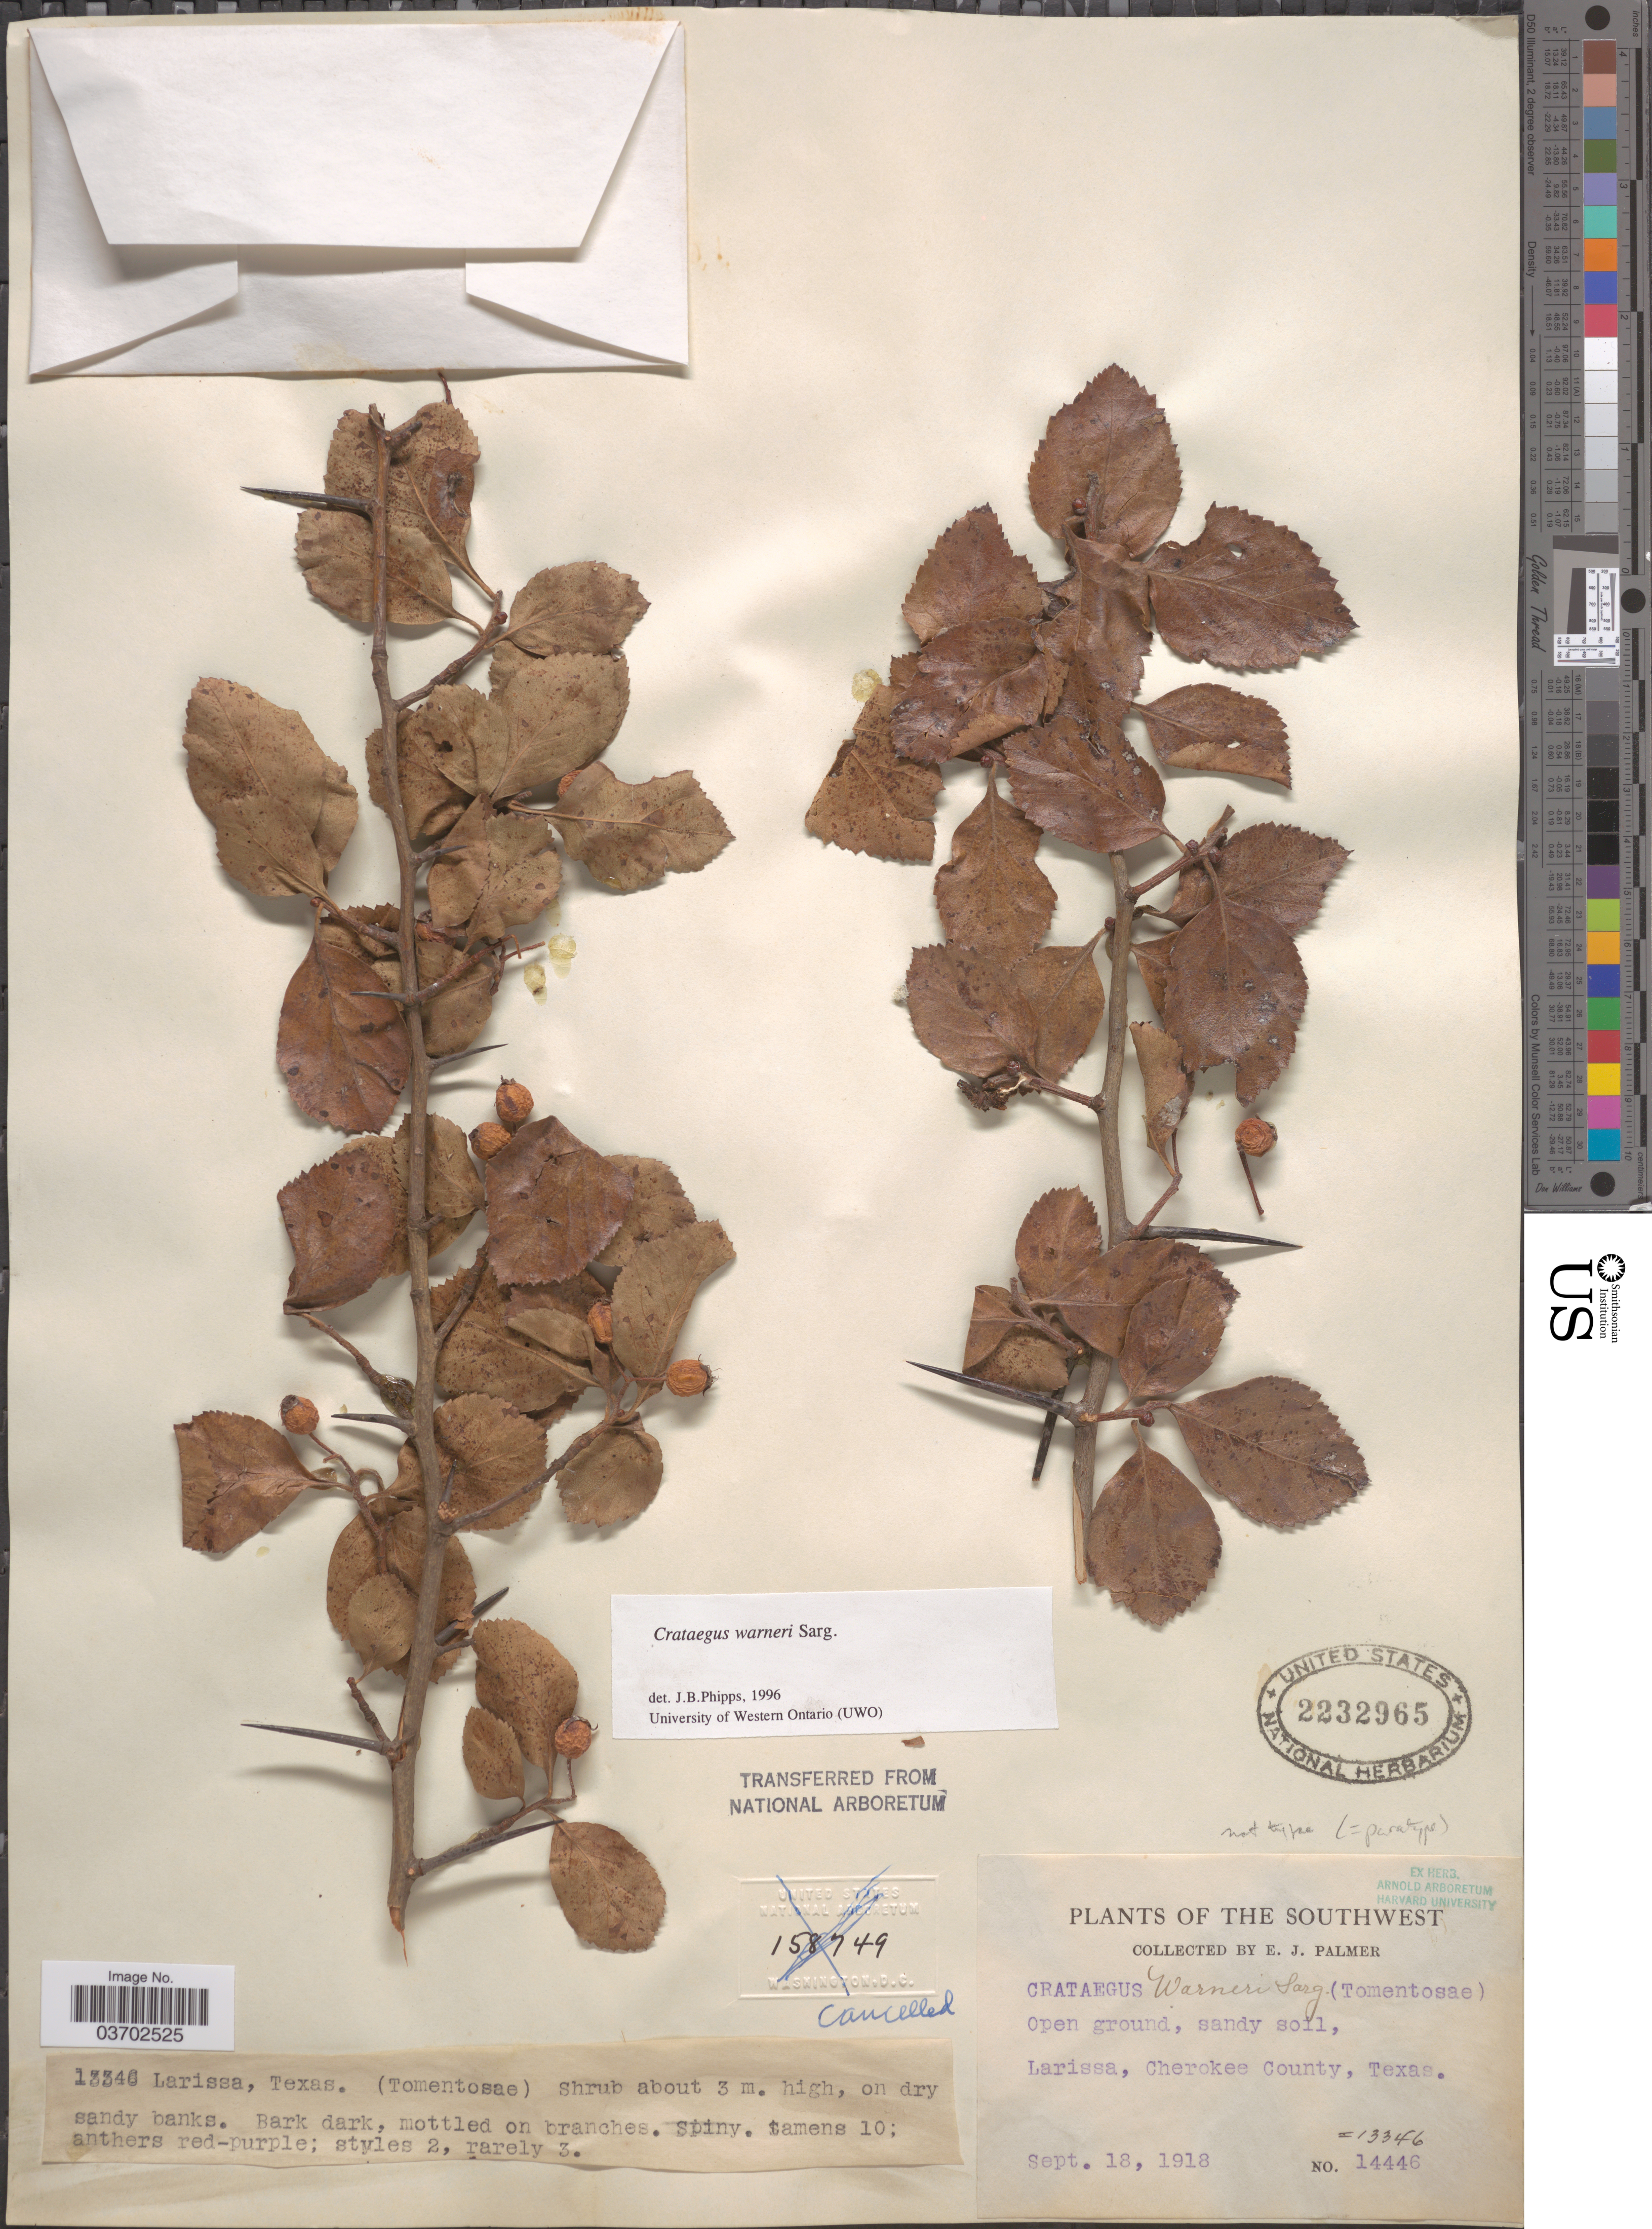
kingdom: Plantae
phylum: Tracheophyta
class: Magnoliopsida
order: Rosales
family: Rosaceae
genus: Crataegus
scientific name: Crataegus warneri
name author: Sarg.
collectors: E. J. Palmer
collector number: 13346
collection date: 1918-09-18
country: United States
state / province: Texas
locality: The Southwest. Larissa, Cherokee County.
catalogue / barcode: US 2232965